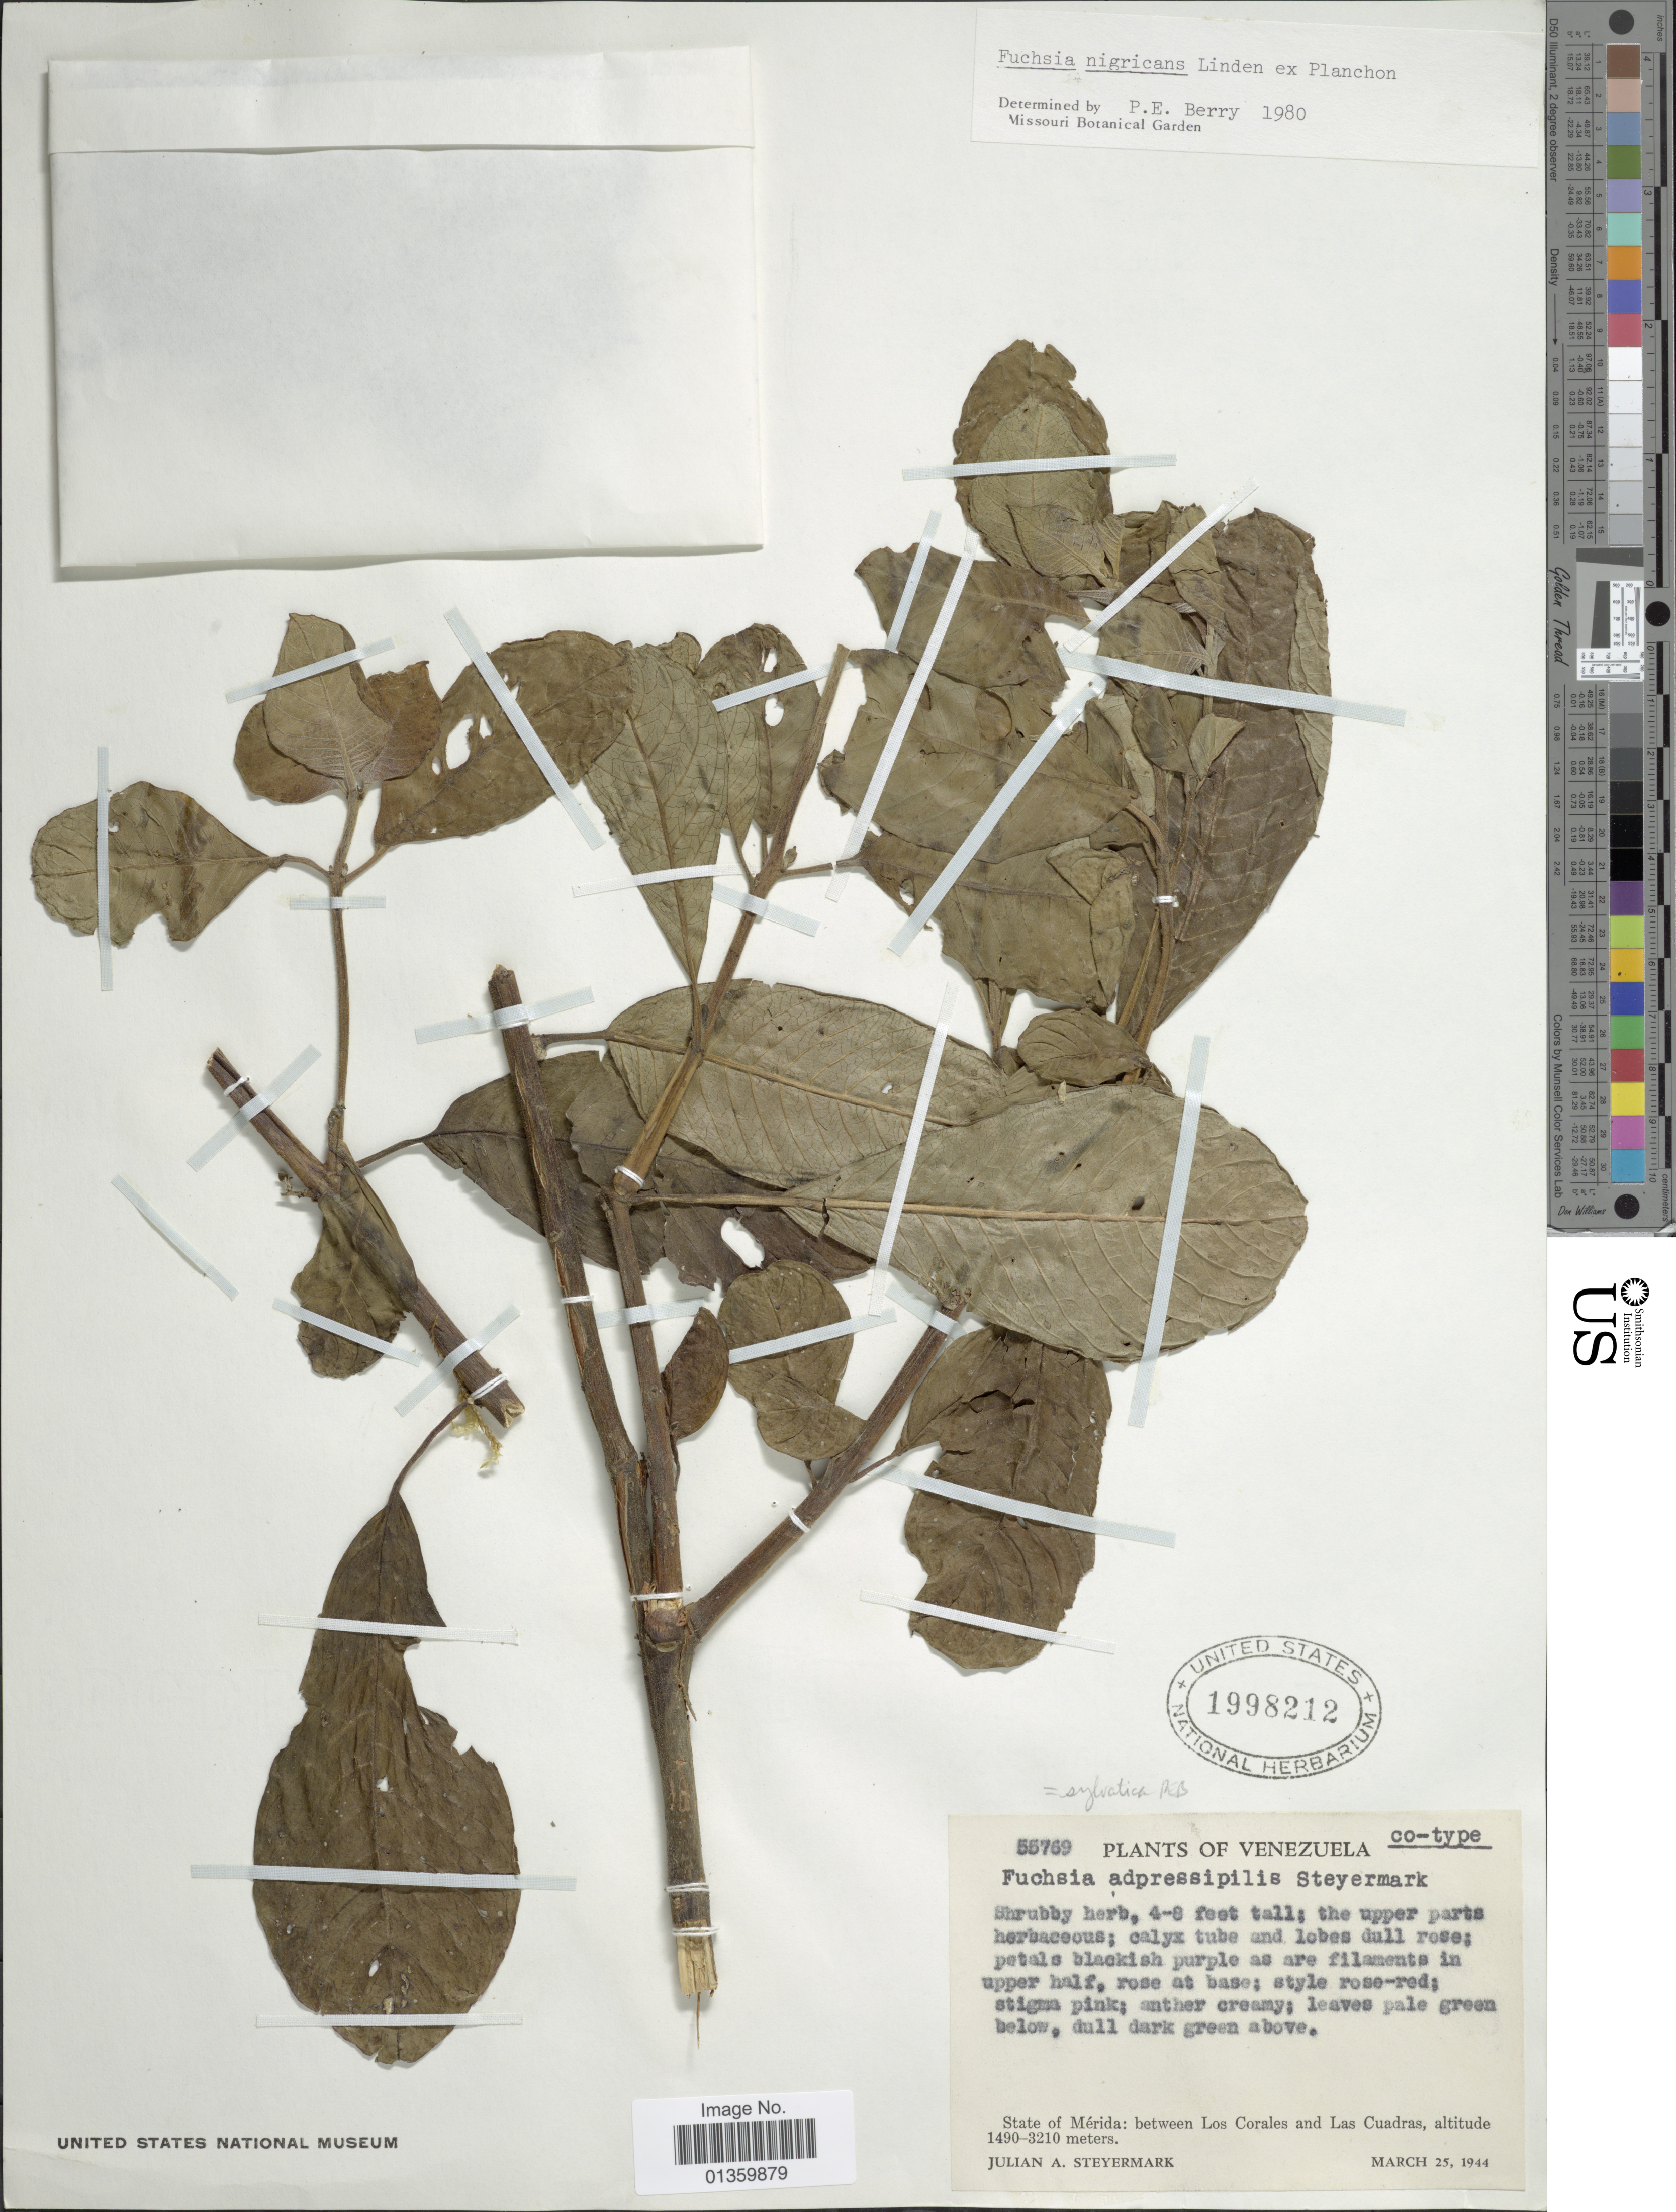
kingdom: Plantae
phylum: Tracheophyta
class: Magnoliopsida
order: Myrtales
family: Onagraceae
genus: Fuchsia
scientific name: Fuchsia nigricans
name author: Linden ex Planch.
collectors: J. Steyermark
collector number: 55769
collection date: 1944-03-25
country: Venezuela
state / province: Mérida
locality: Between Los Corales and Las Cuadras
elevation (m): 1490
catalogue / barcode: US 1998212